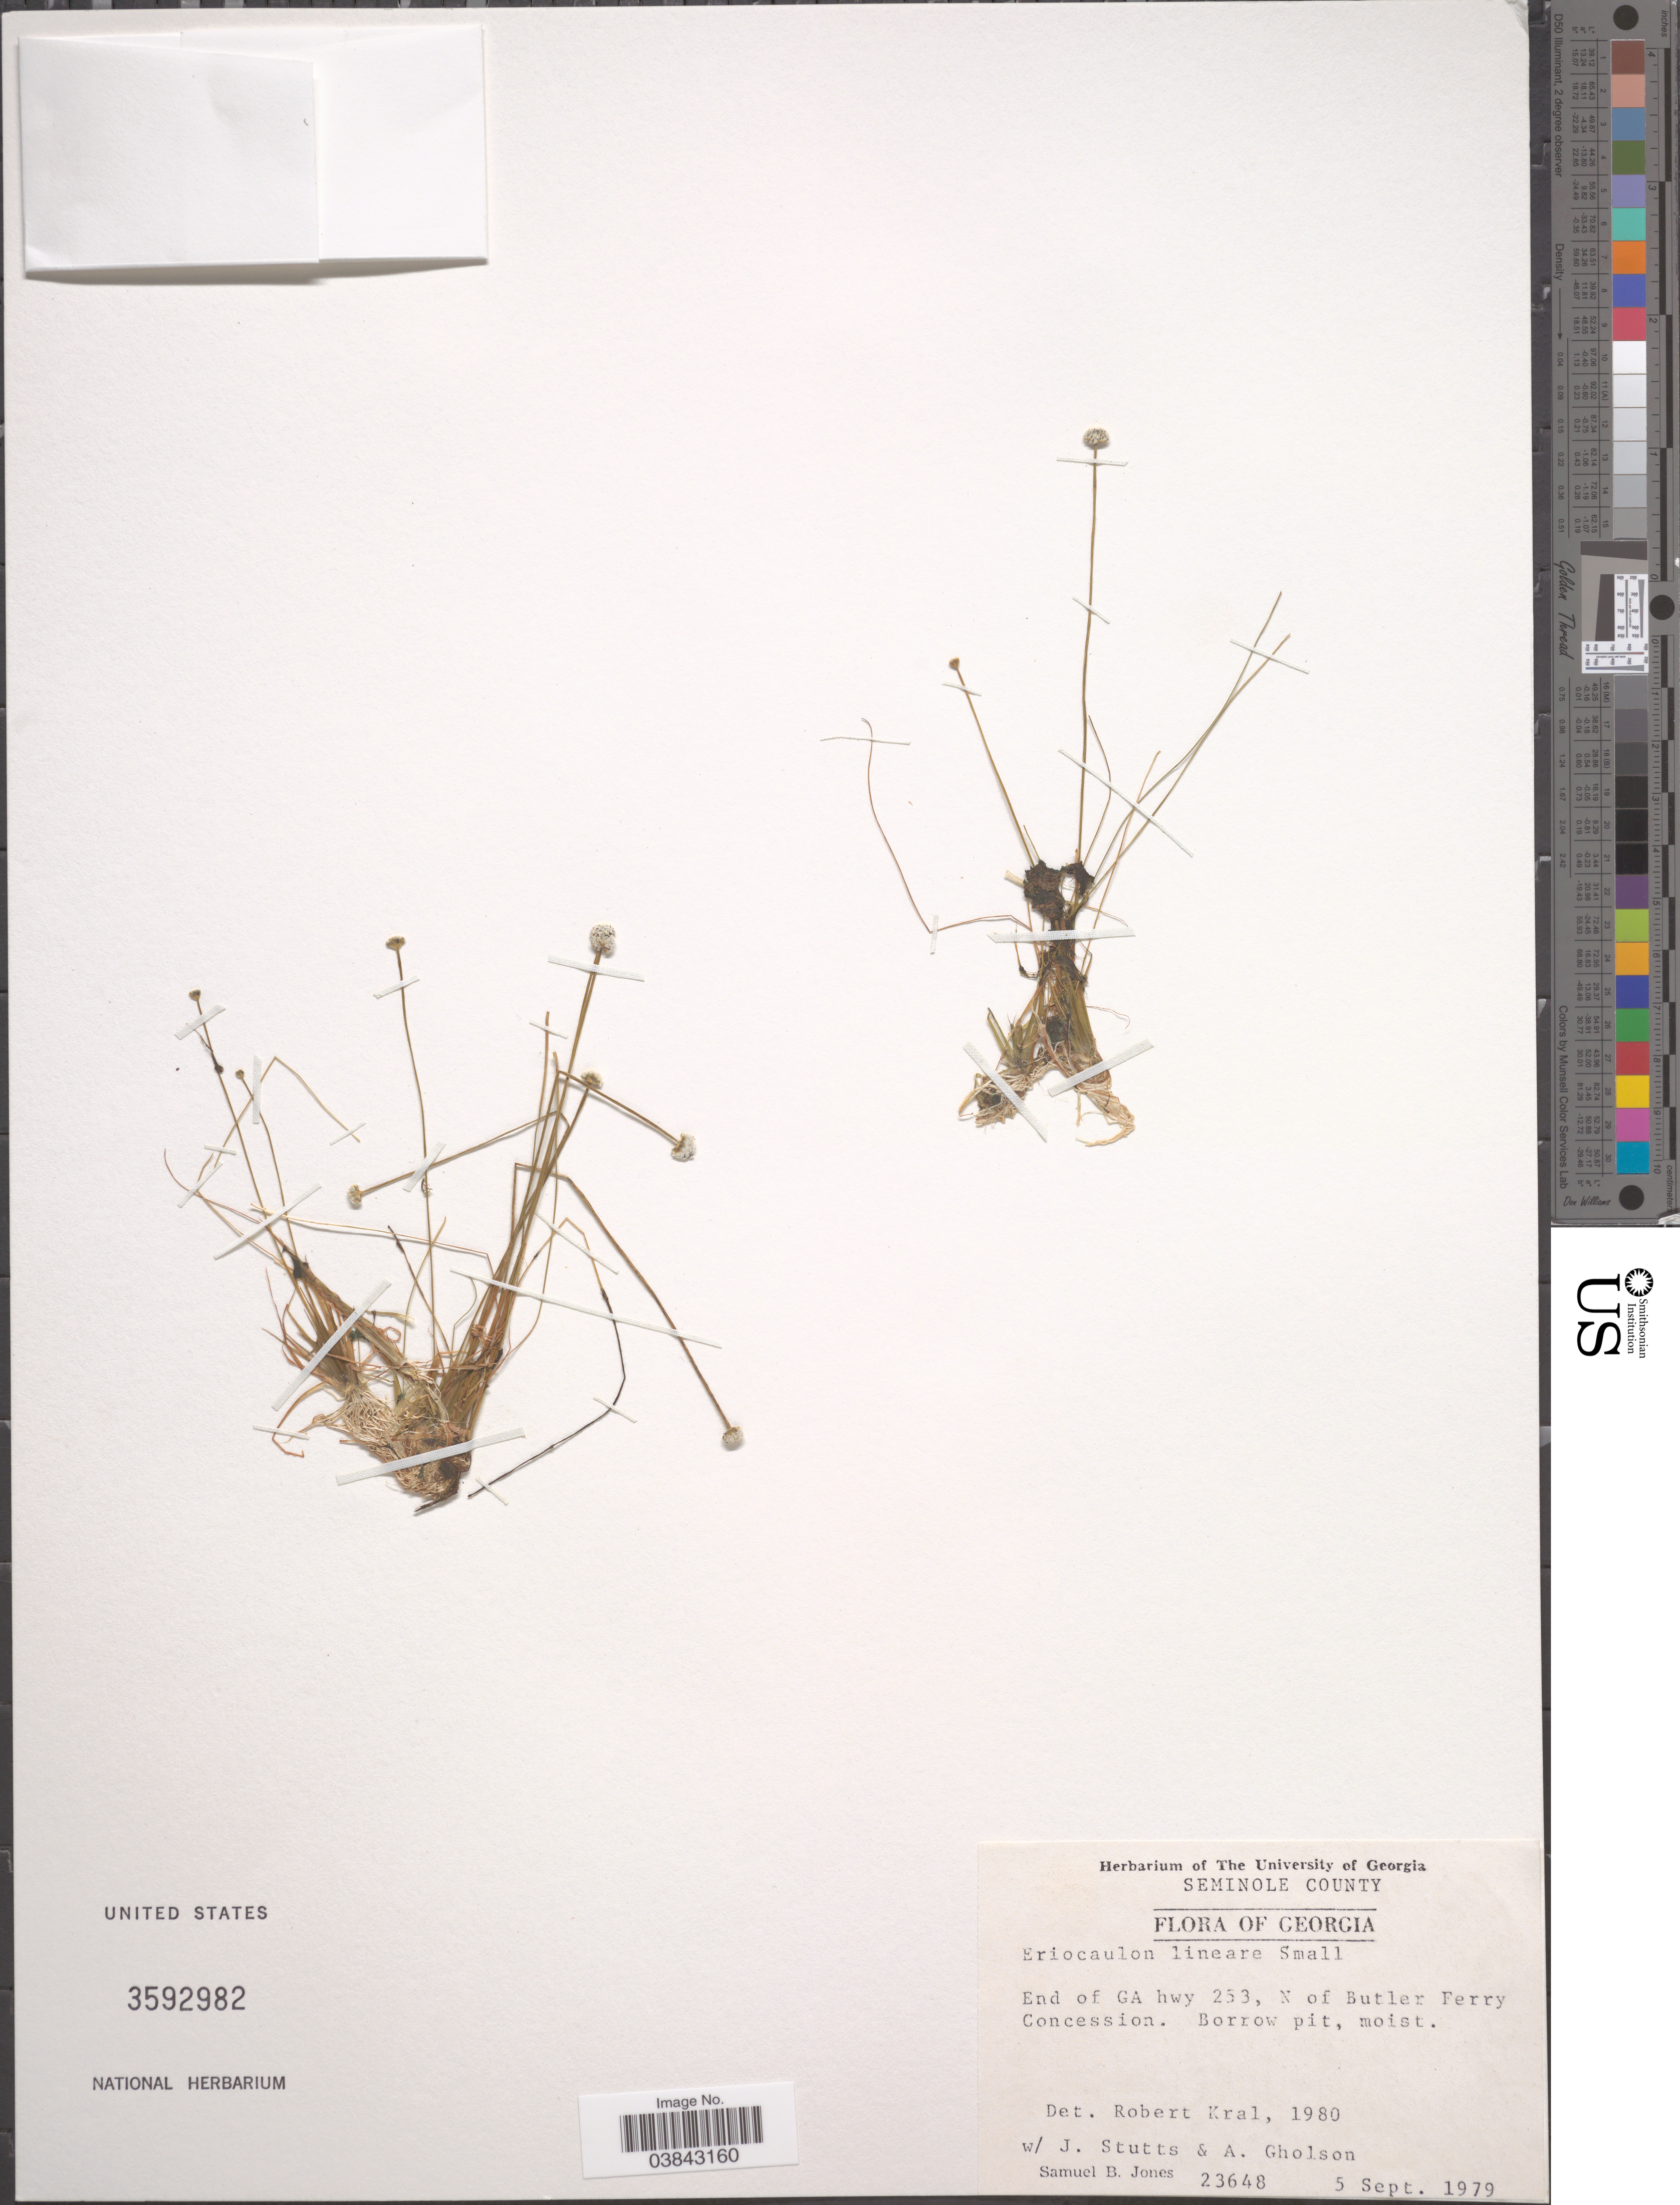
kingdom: Plantae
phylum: Tracheophyta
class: Liliopsida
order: Poales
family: Eriocaulaceae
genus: Eriocaulon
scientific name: Eriocaulon lineare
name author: Small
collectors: S. B. Jones, J. Stutts & A. Gholson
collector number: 23648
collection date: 1979-09-05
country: United States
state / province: Georgia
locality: Seminole County. End of GA hwy 253, N of Butler Ferry Concession.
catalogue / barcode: US 3592982